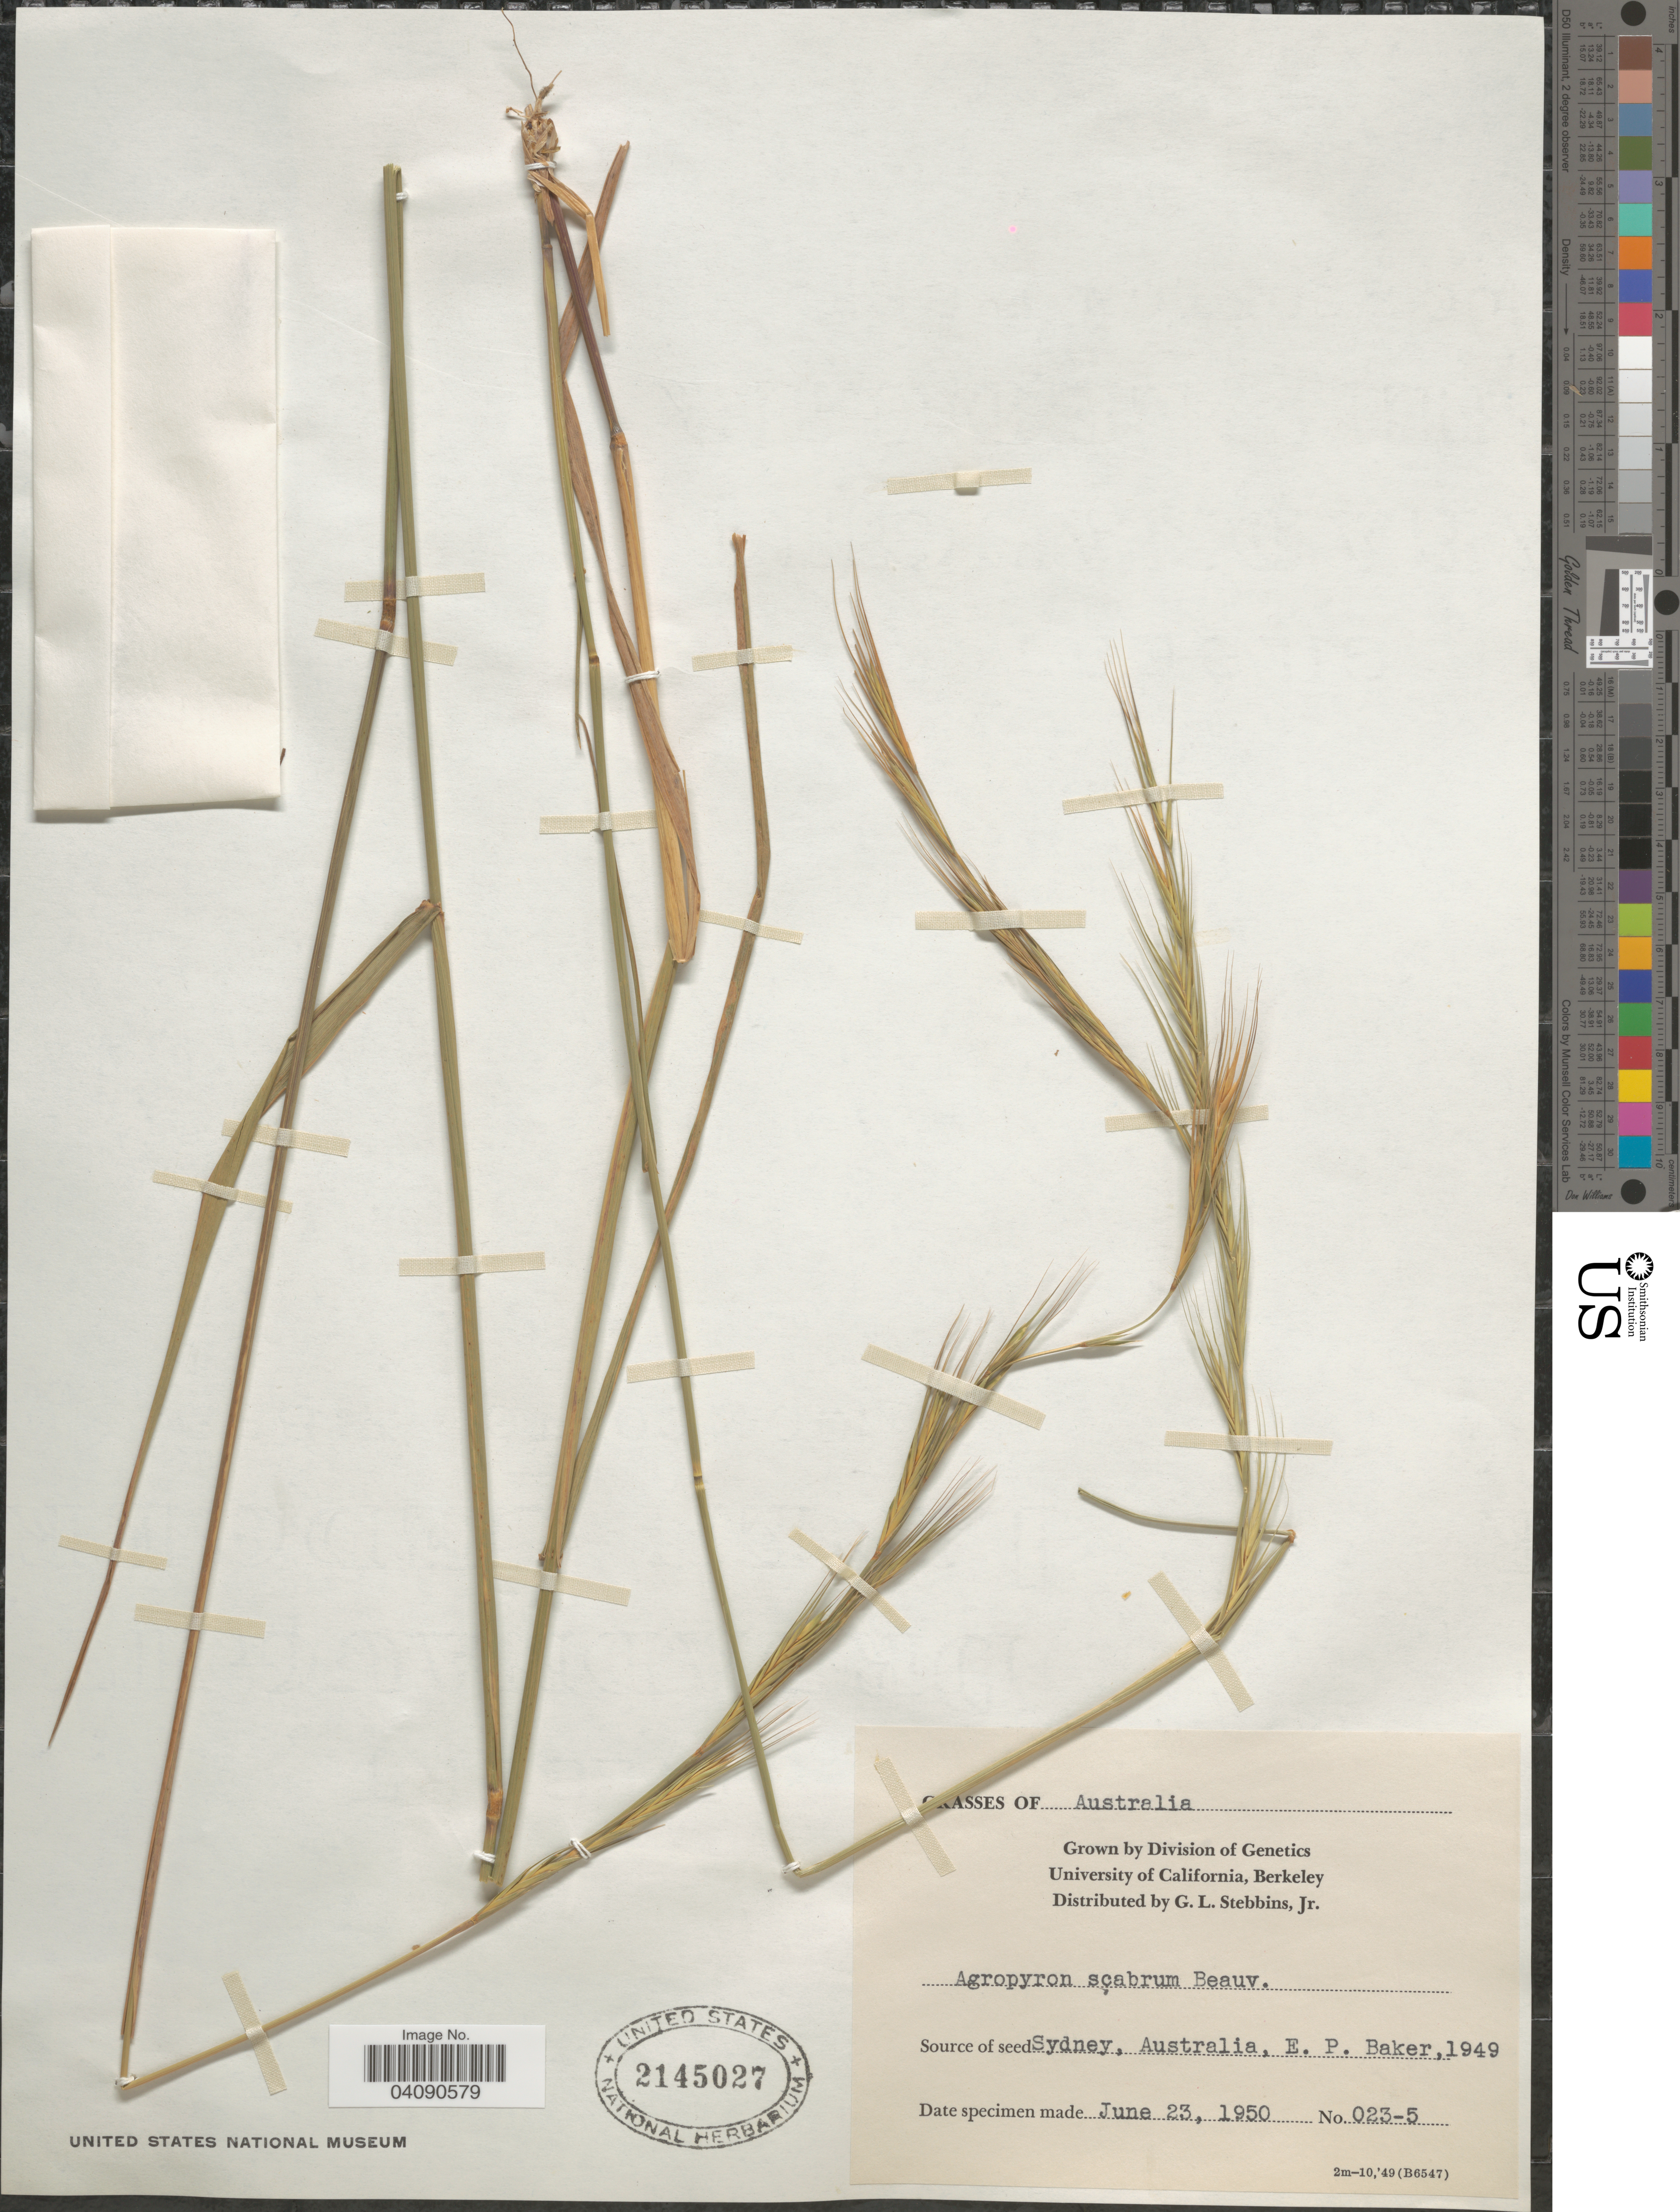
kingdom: Plantae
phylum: Tracheophyta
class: Liliopsida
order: Poales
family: Poaceae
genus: Anthosachne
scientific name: Anthosachne scabra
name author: (R. Br.) Nevski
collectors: G. L. Stebbins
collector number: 023-5?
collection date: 1950-06-23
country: United States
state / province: California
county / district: Alameda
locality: University of California, Berkeley.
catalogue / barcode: US 2145027